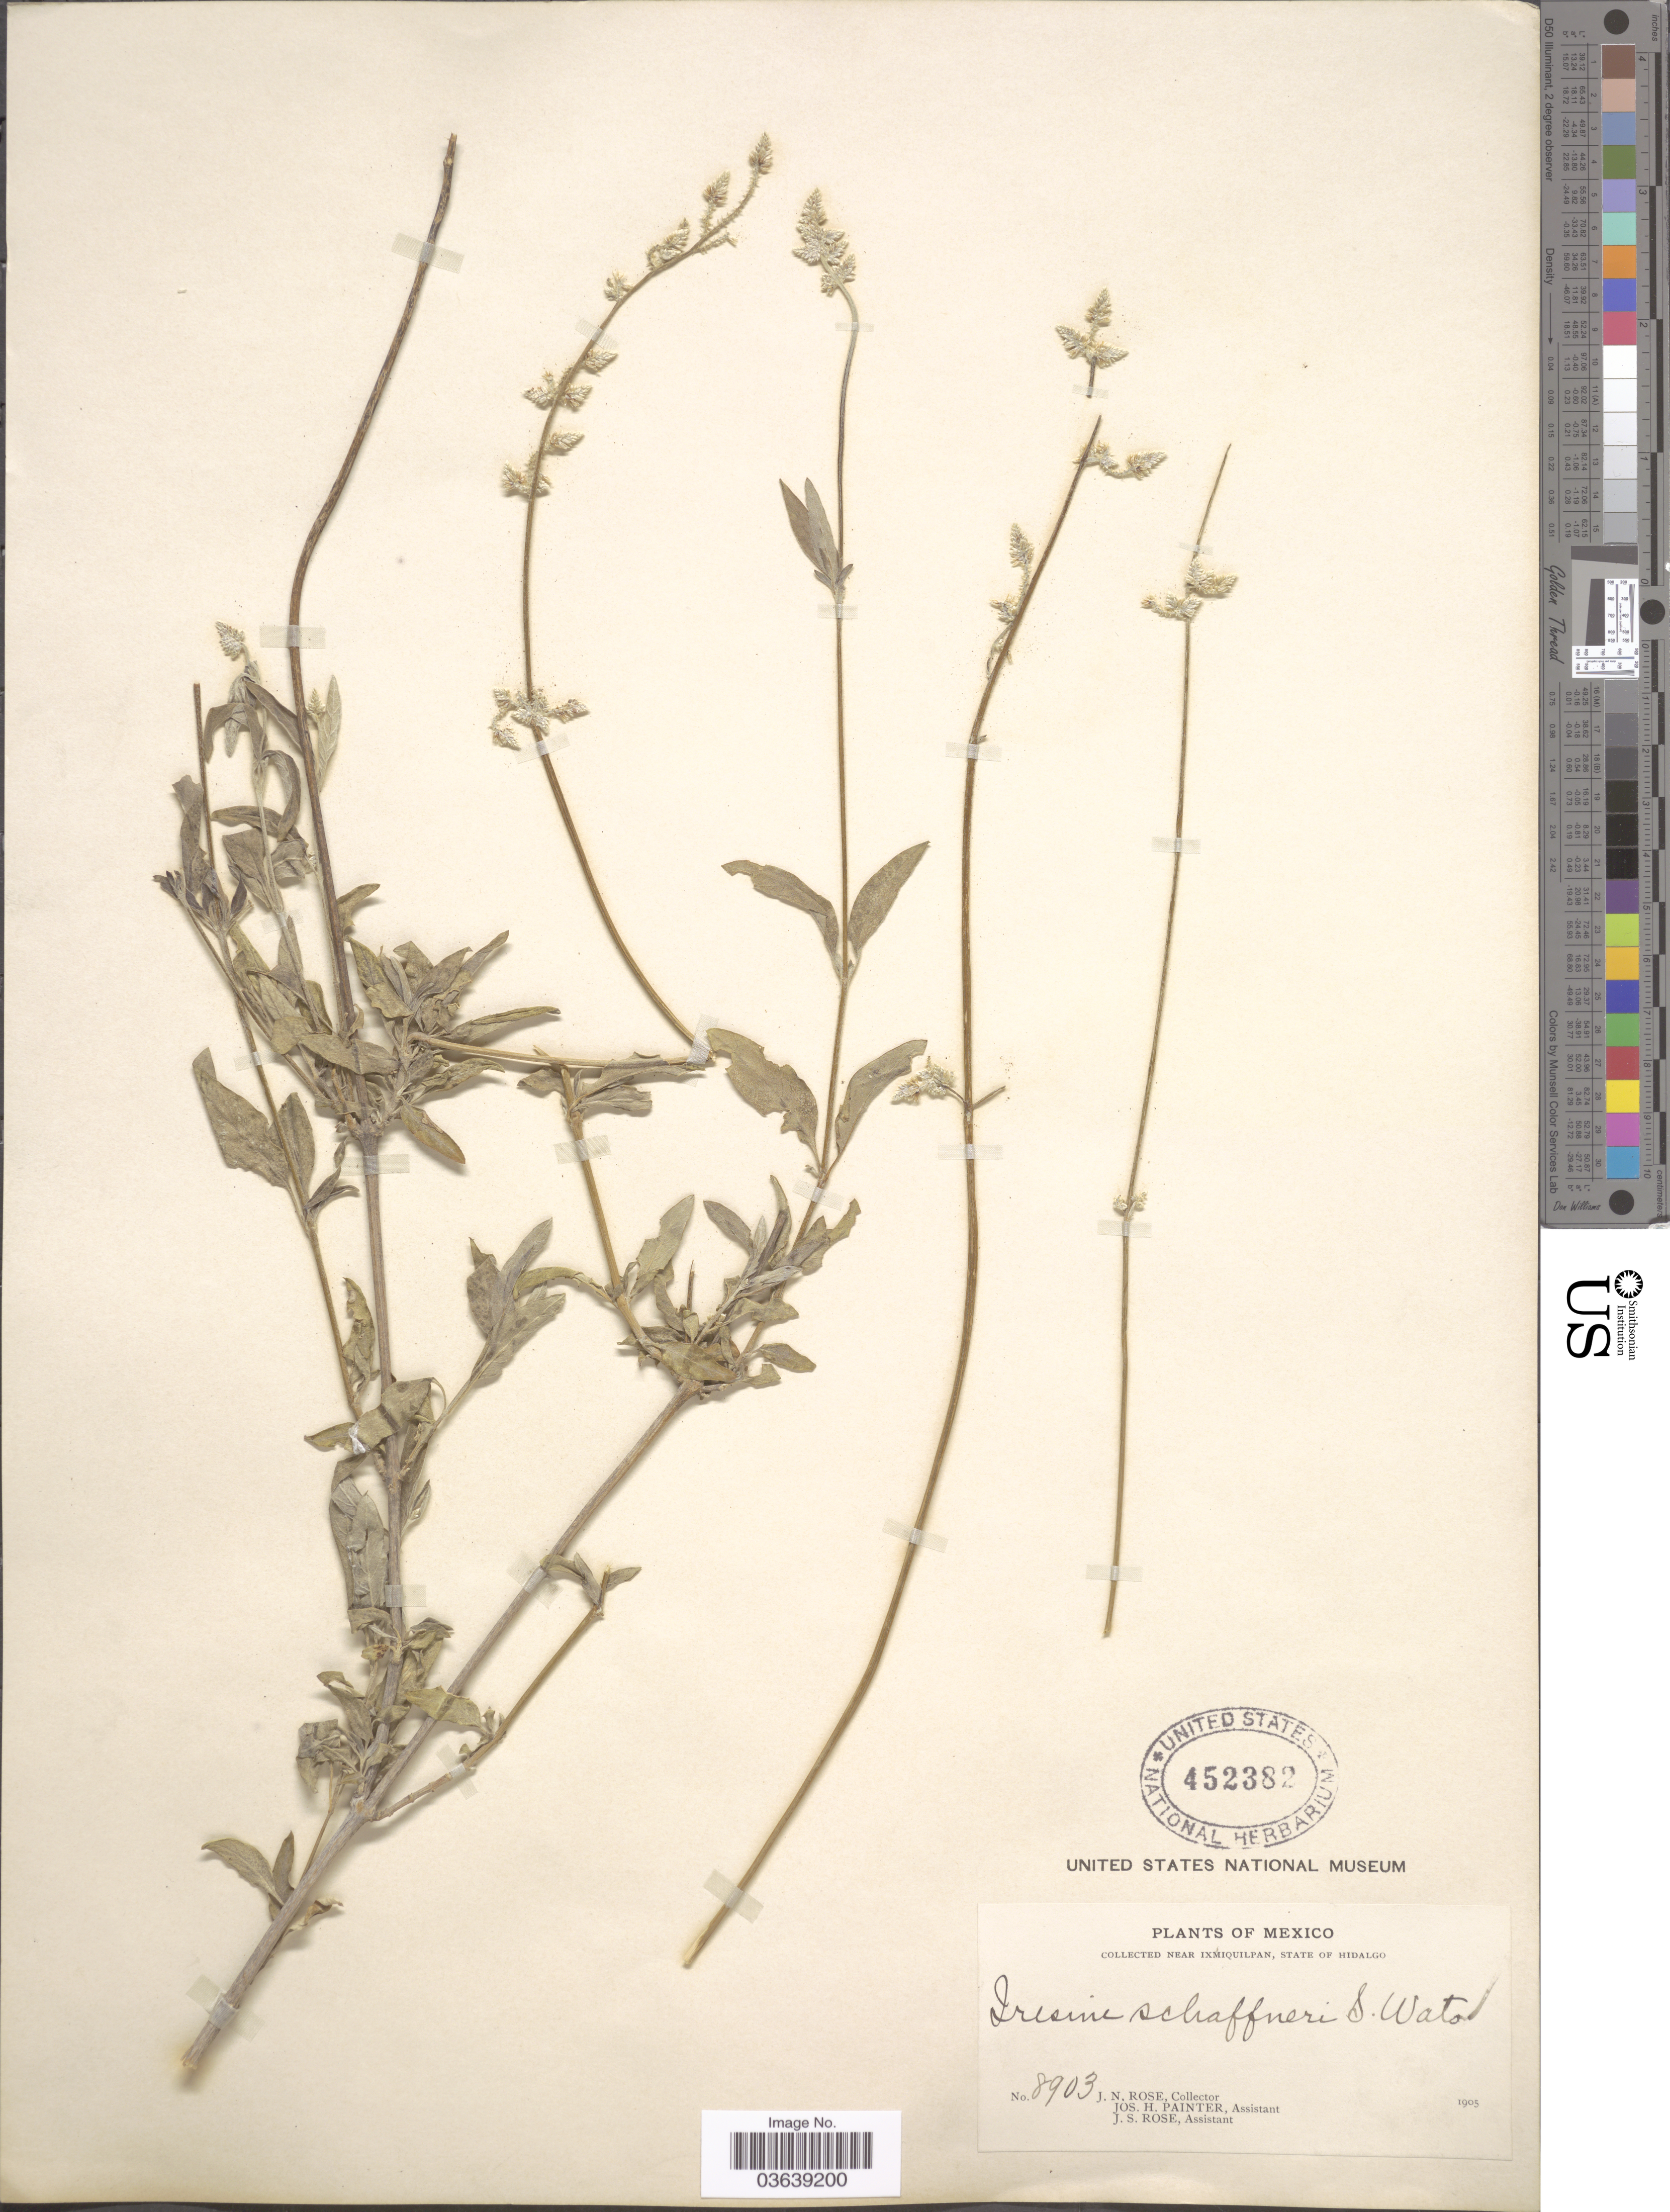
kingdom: Plantae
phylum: Tracheophyta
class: Magnoliopsida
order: Caryophyllales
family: Amaranthaceae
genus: Iresine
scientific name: Iresine schaffneri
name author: S. Watson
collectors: J. N. Rose, J. H. Painter & J. S. Rose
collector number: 8903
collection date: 1905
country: Mexico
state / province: Hidalgo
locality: Near Ixmiquilpan.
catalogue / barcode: US 452382